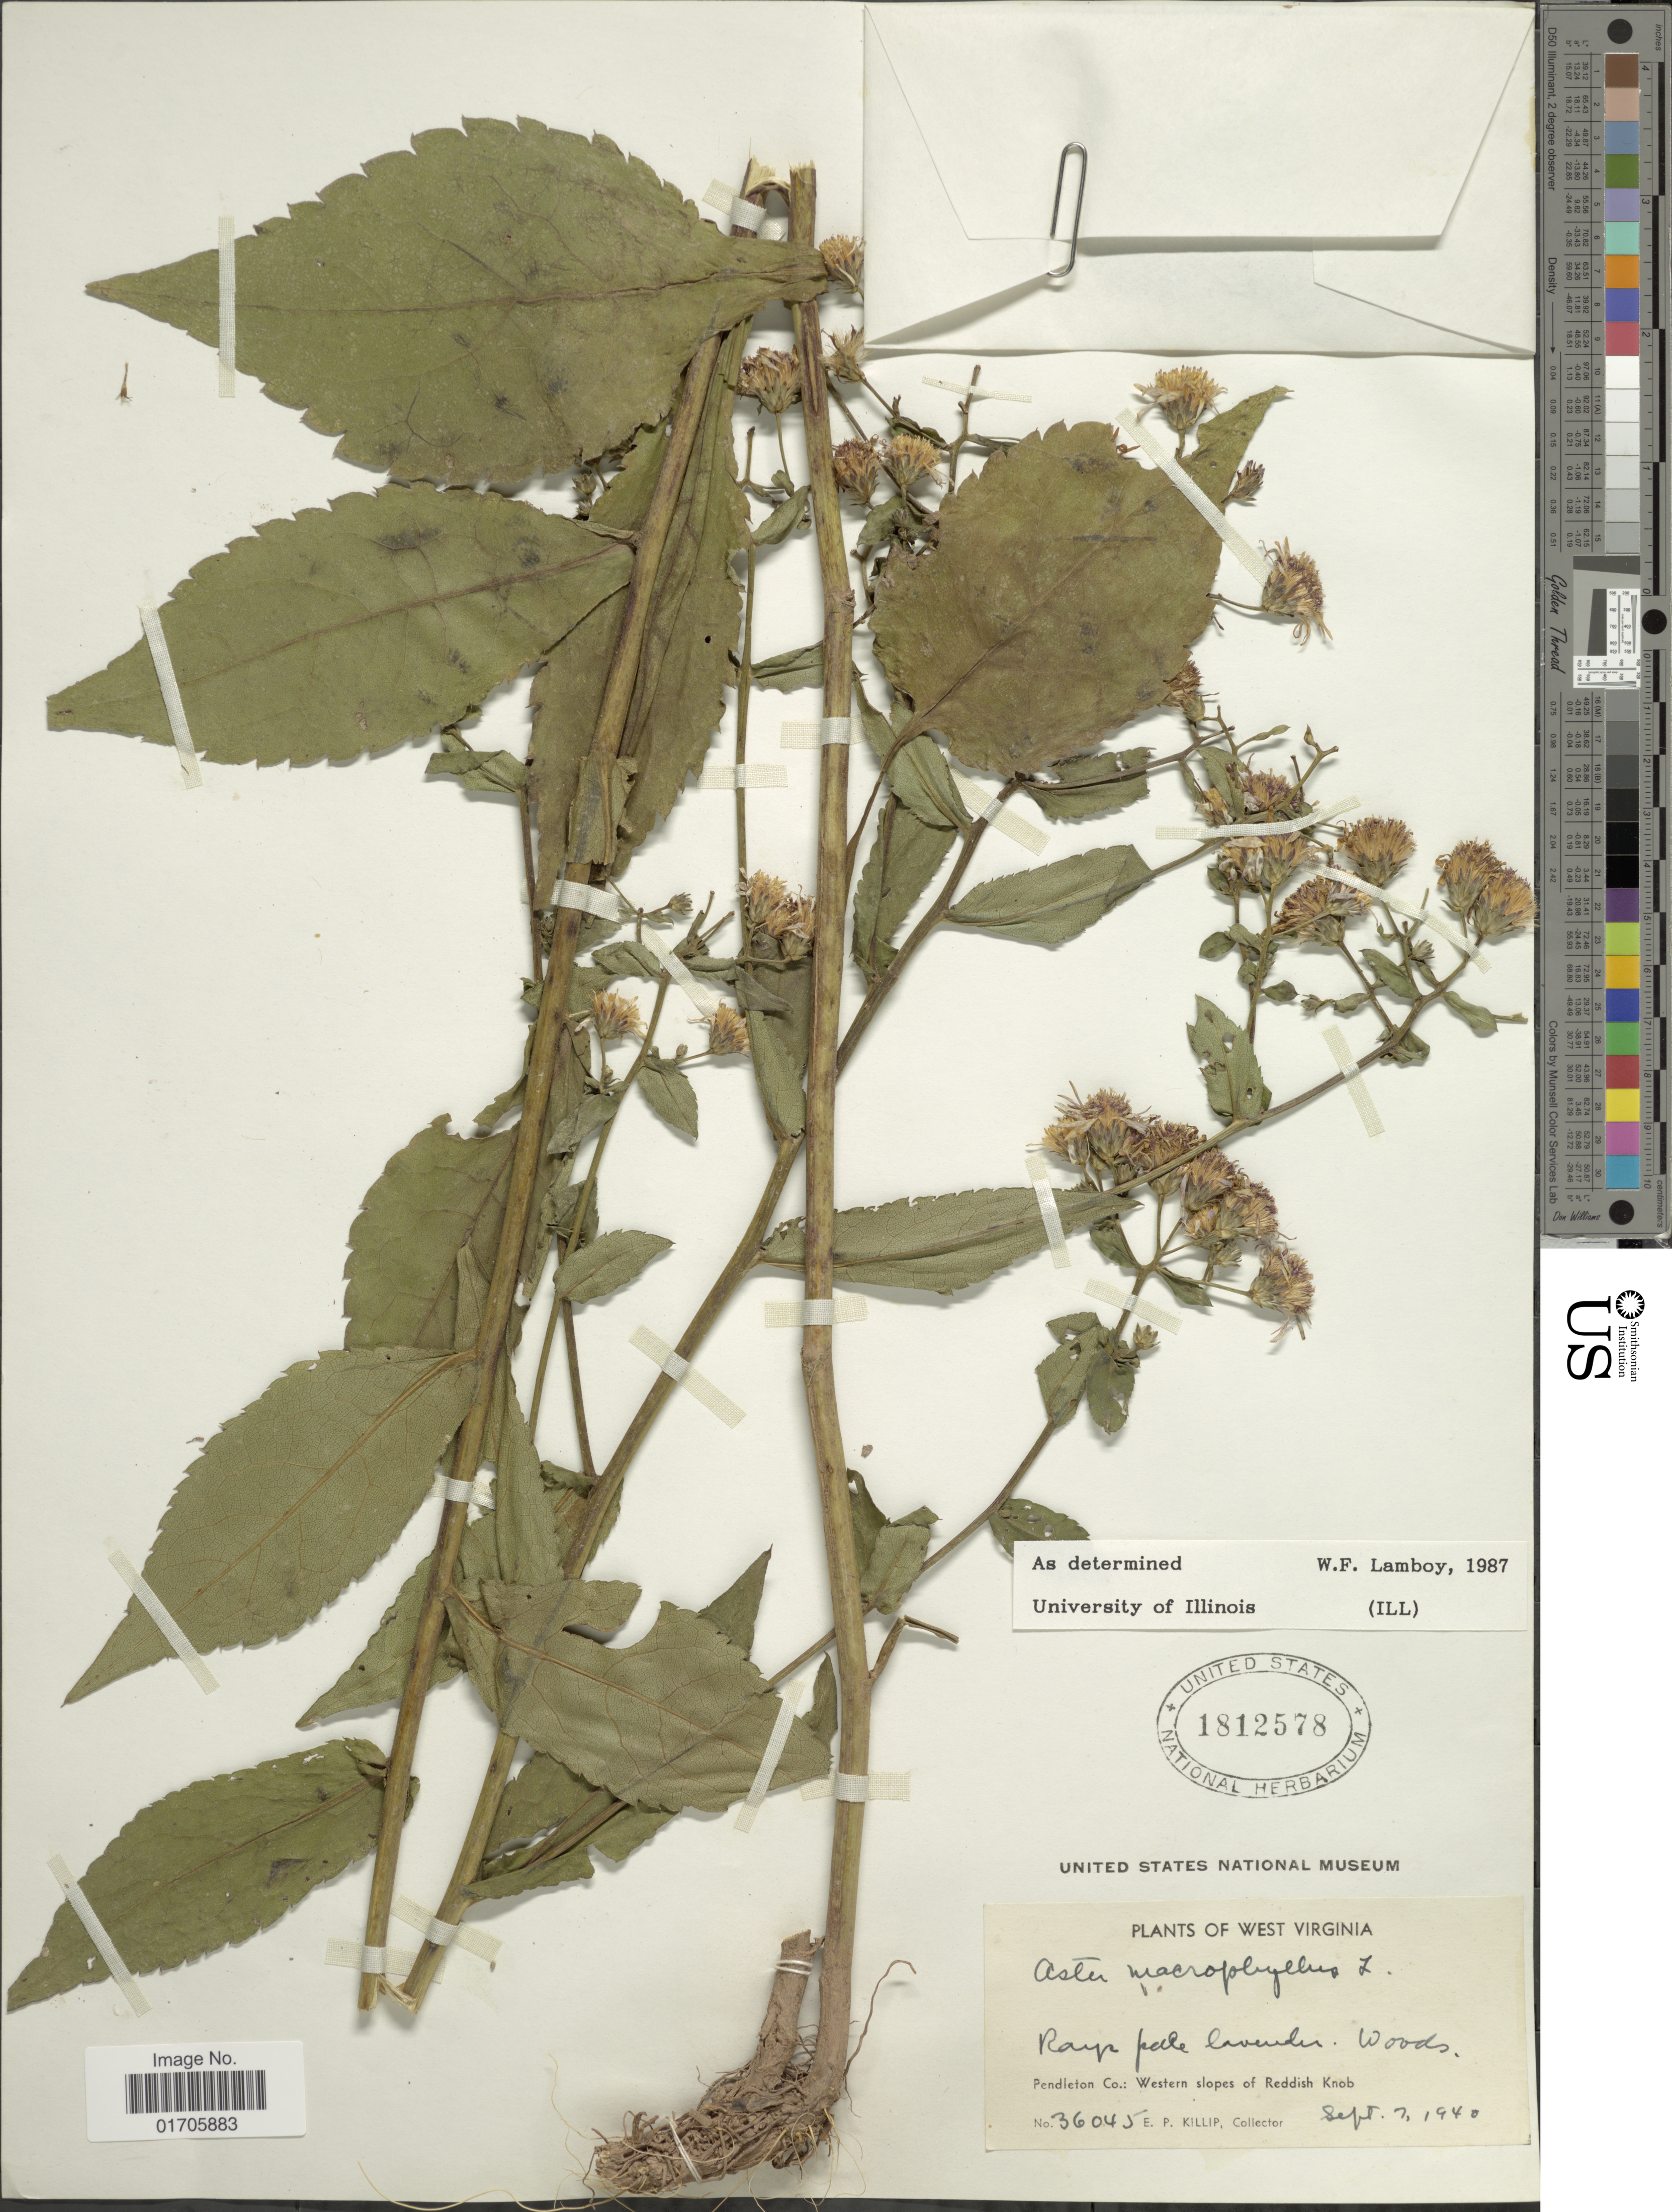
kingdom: Plantae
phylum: Tracheophyta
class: Magnoliopsida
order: Asterales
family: Asteraceae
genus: Eurybia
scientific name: Eurybia macrophylla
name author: (L.) Cass.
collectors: E. P. Killip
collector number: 36045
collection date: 1940-09-07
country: United States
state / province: West Virginia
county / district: Pendleton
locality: West Virginia. Pendleton Co.: Western slopes of Reddish Knob.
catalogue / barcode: US 1812578